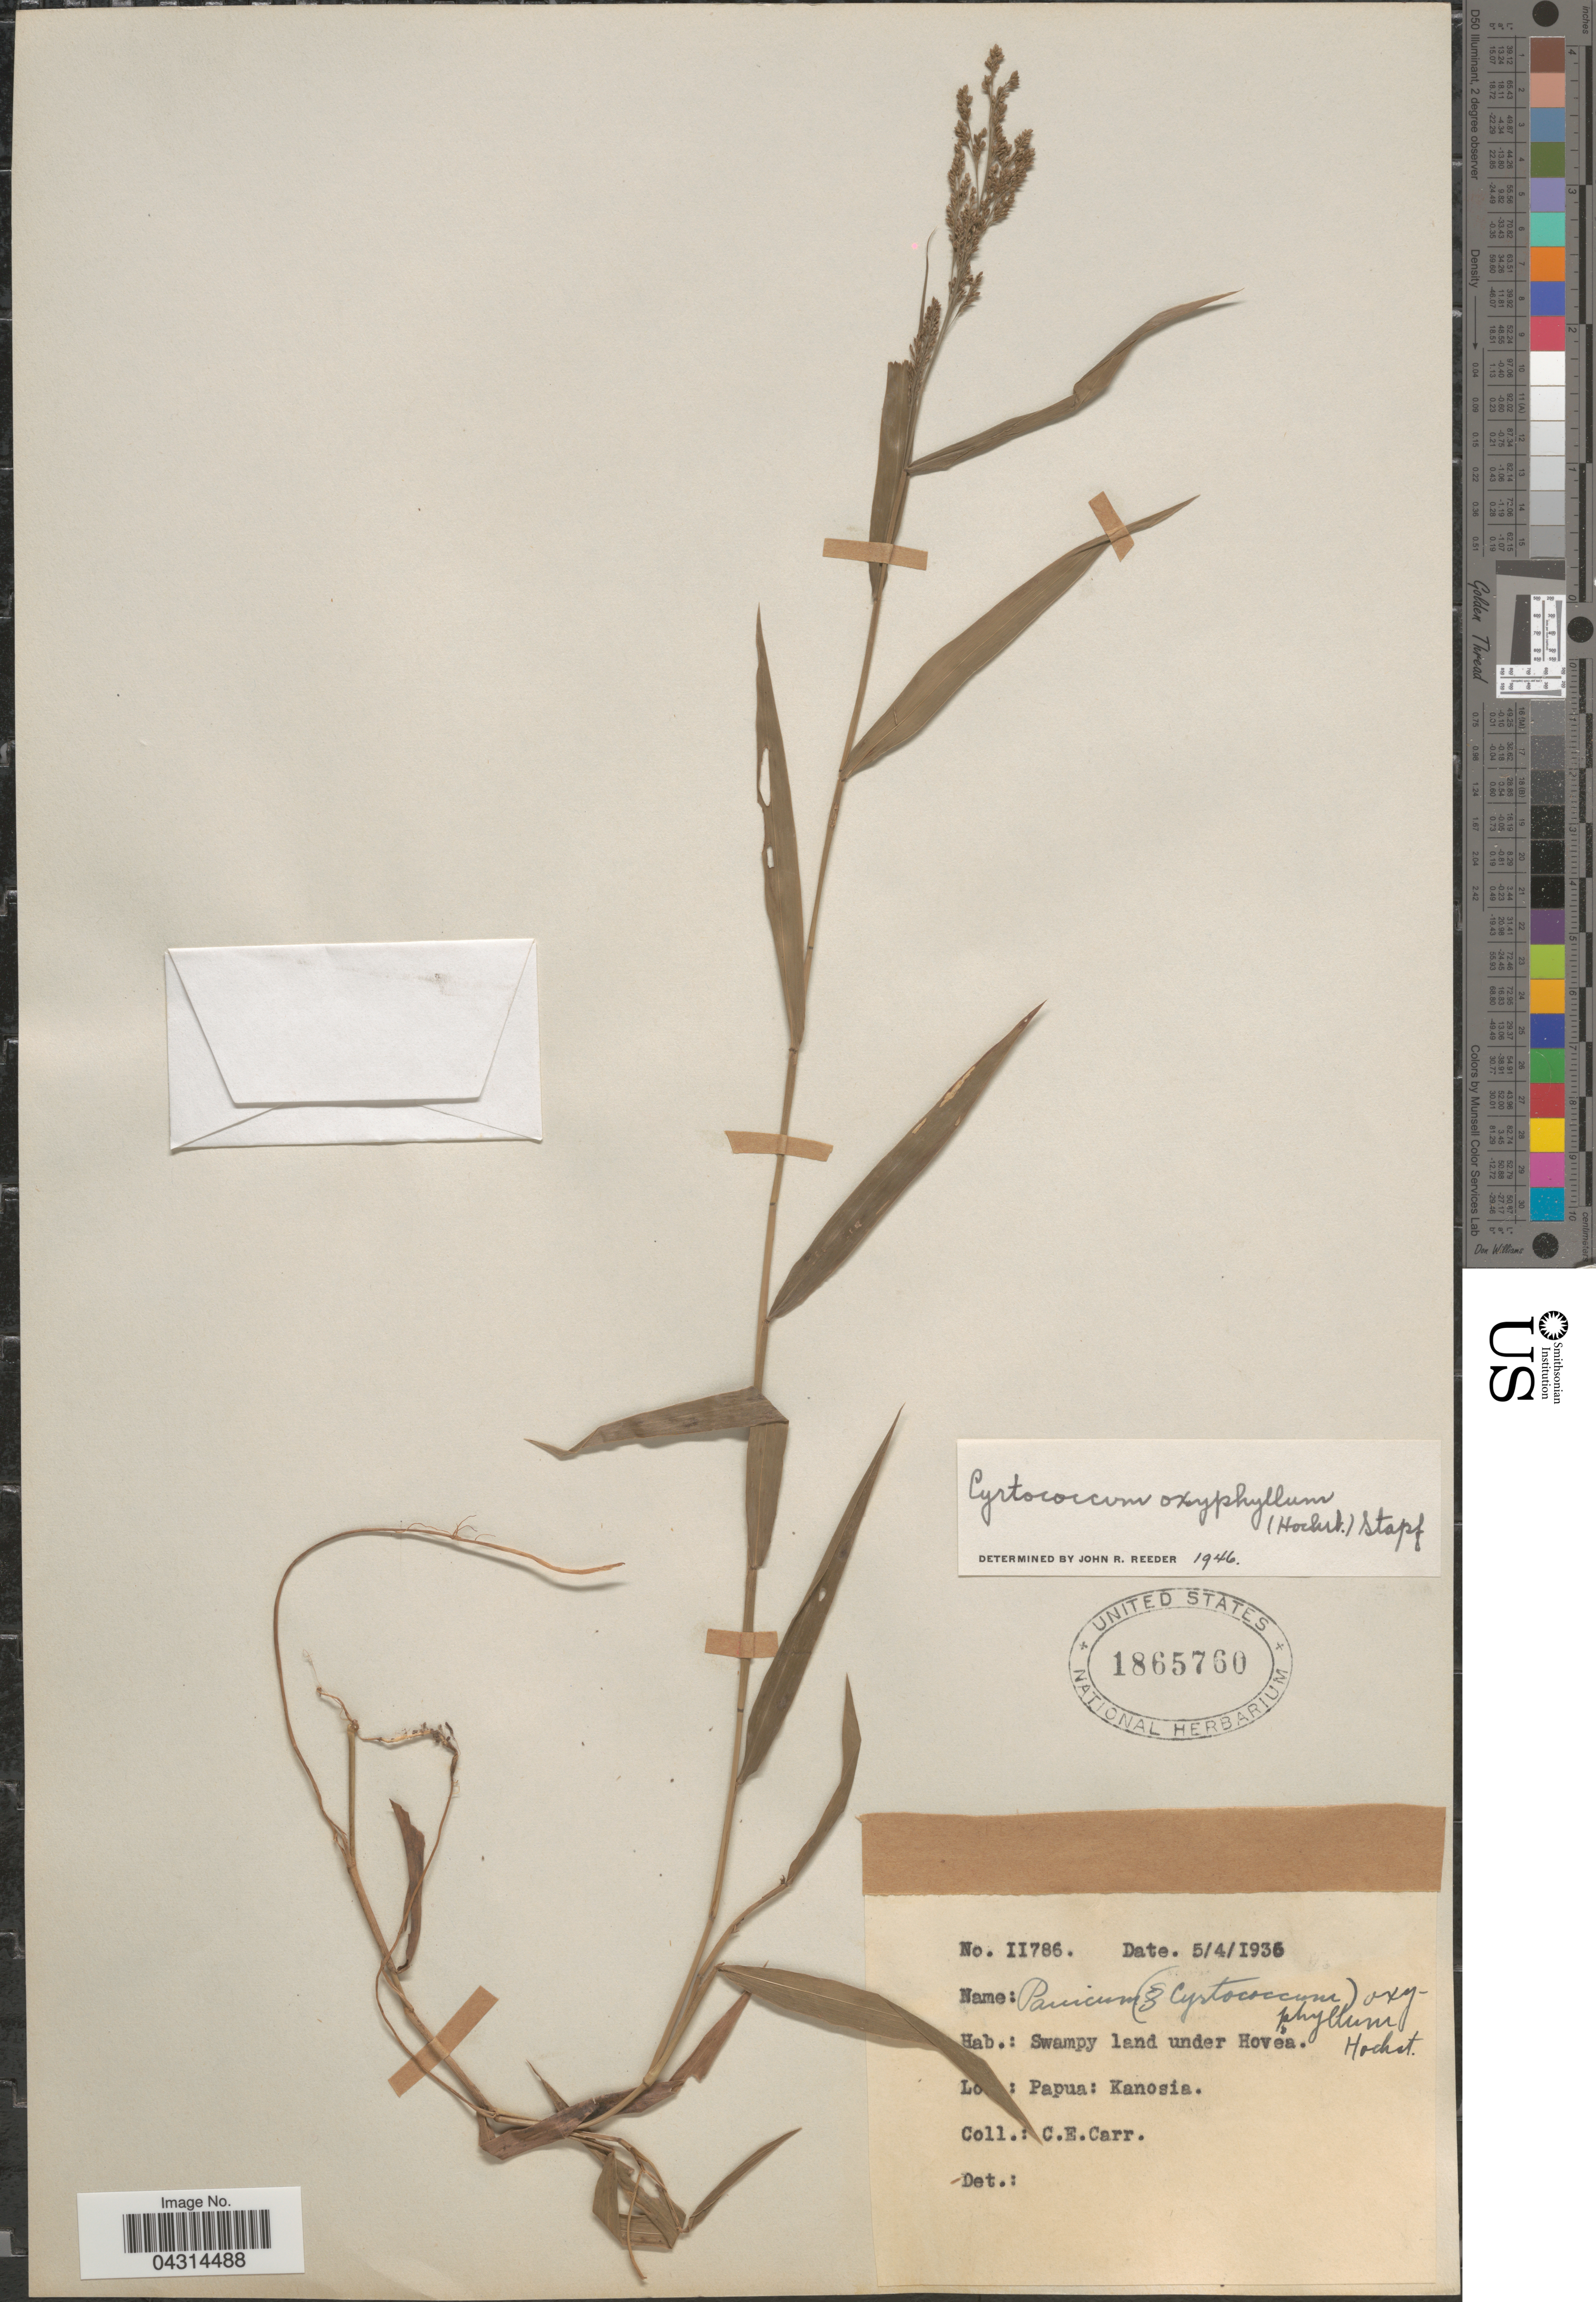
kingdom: Plantae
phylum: Tracheophyta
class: Liliopsida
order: Poales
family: Poaceae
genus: Cyrtococcum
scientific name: Cyrtococcum oxyphyllum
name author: (Steud.) Stapf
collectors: C. Carr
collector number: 11786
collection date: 1936-04-05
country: Papua New Guinea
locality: Papua: Kanosia.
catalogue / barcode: US 1865760